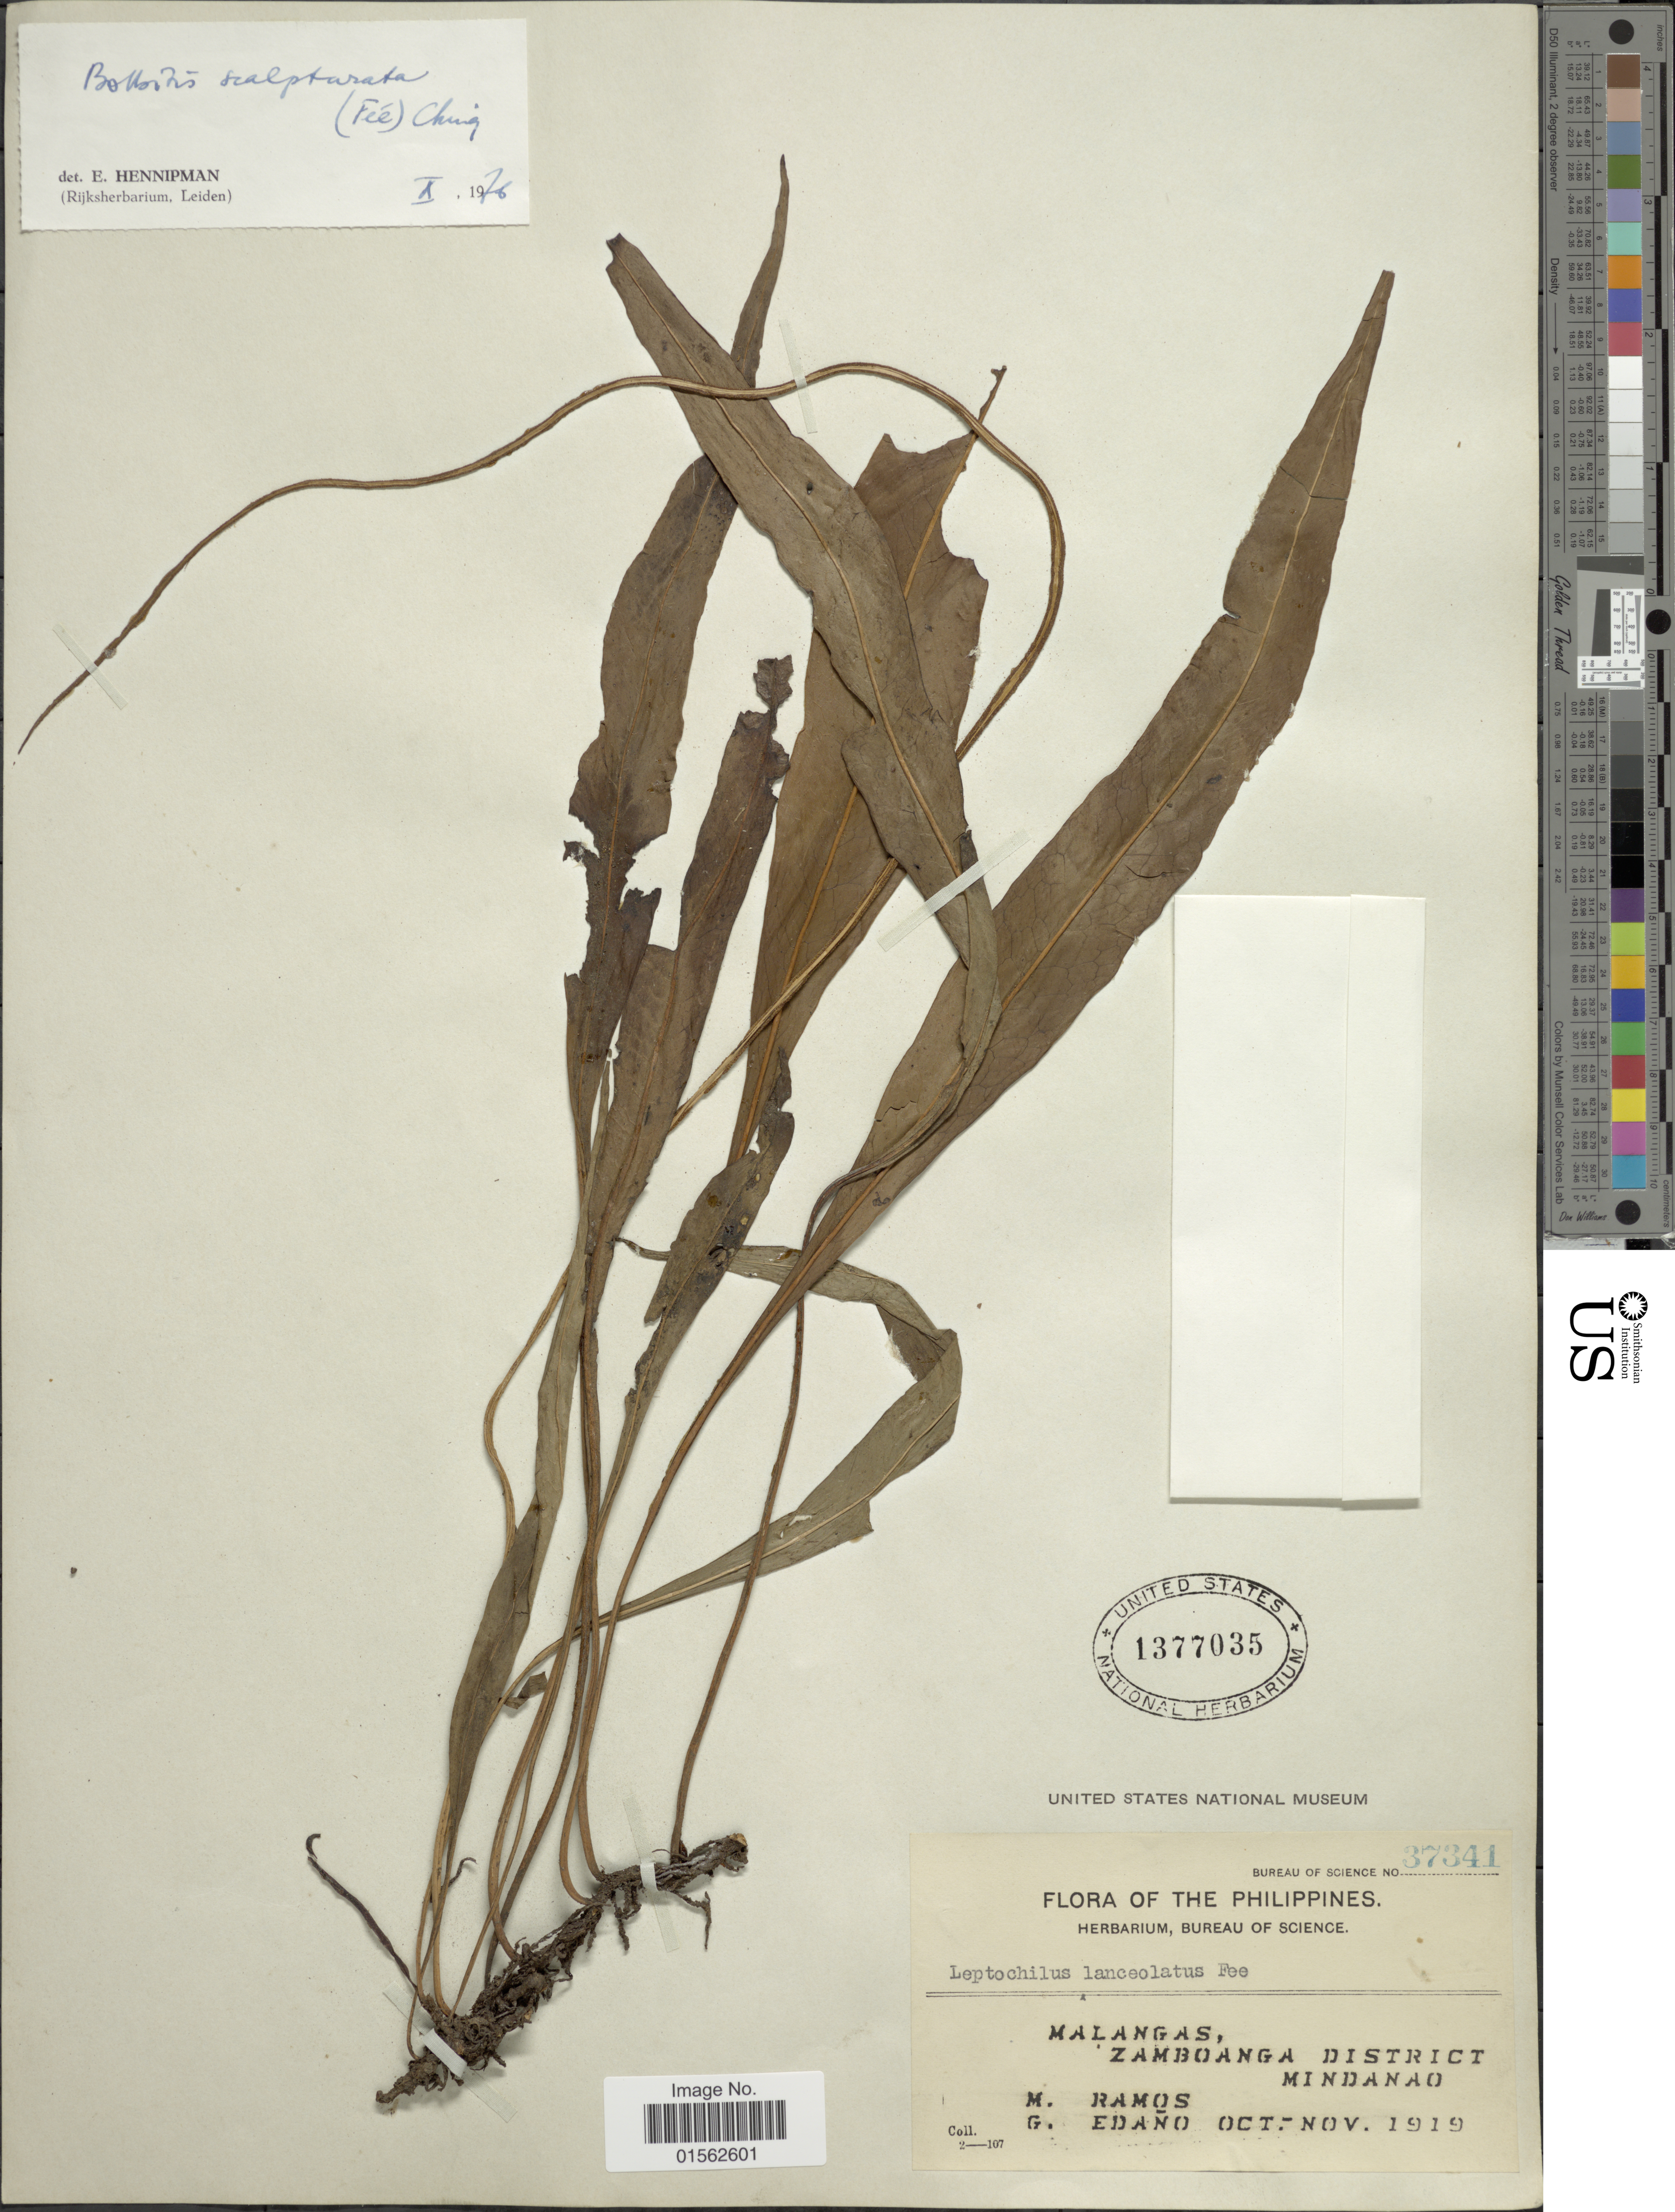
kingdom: Plantae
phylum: Tracheophyta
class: Polypodiopsida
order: Polypodiales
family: Dryopteridaceae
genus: Bolbitis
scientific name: Bolbitis scalpturata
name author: (Fée) Ching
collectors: M. Ramos & G. Edaño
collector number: Bureau of Science 37341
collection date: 1919-10/1919-11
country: Philippines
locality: Philippines, Malangas, Zamboanga District, Mindanao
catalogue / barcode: US 1377035